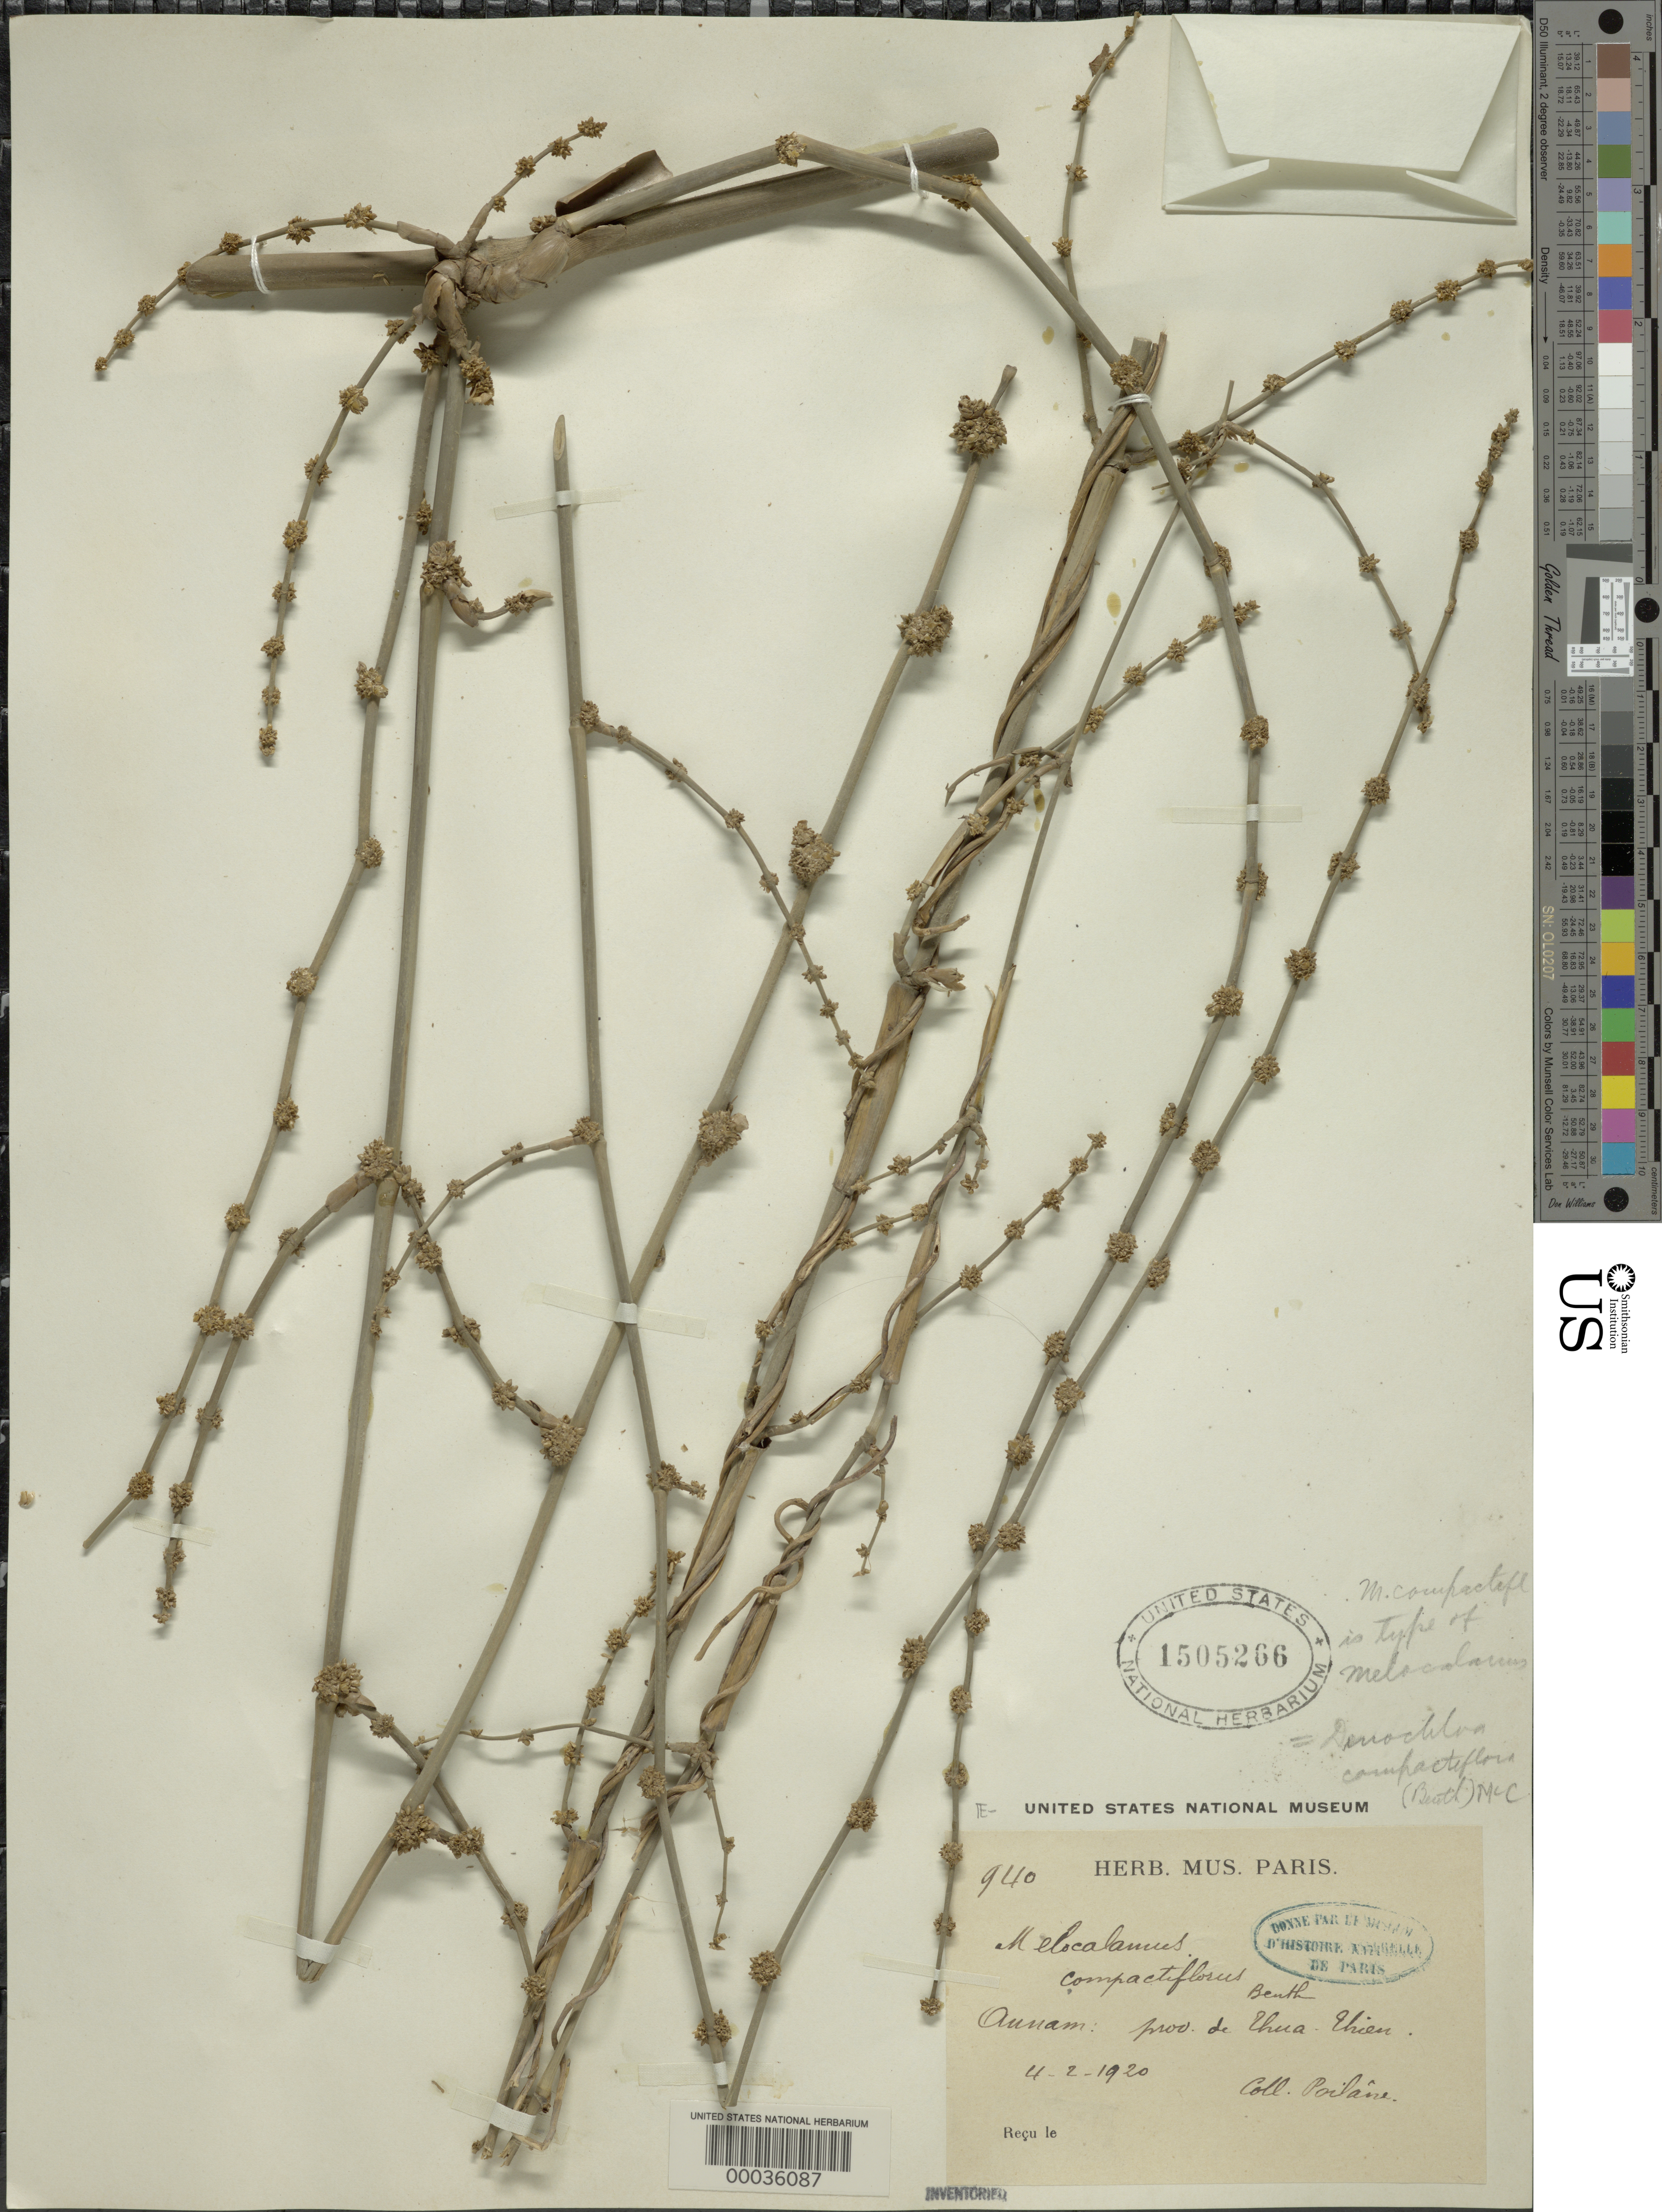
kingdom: Plantae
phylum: Tracheophyta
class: Liliopsida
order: Poales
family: Poaceae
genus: Dinochloa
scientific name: Dinochloa compactiflora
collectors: -. Poilane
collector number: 940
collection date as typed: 02 Apr 1920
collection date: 1920-04-02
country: Vietnam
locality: Annam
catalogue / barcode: US 1505266